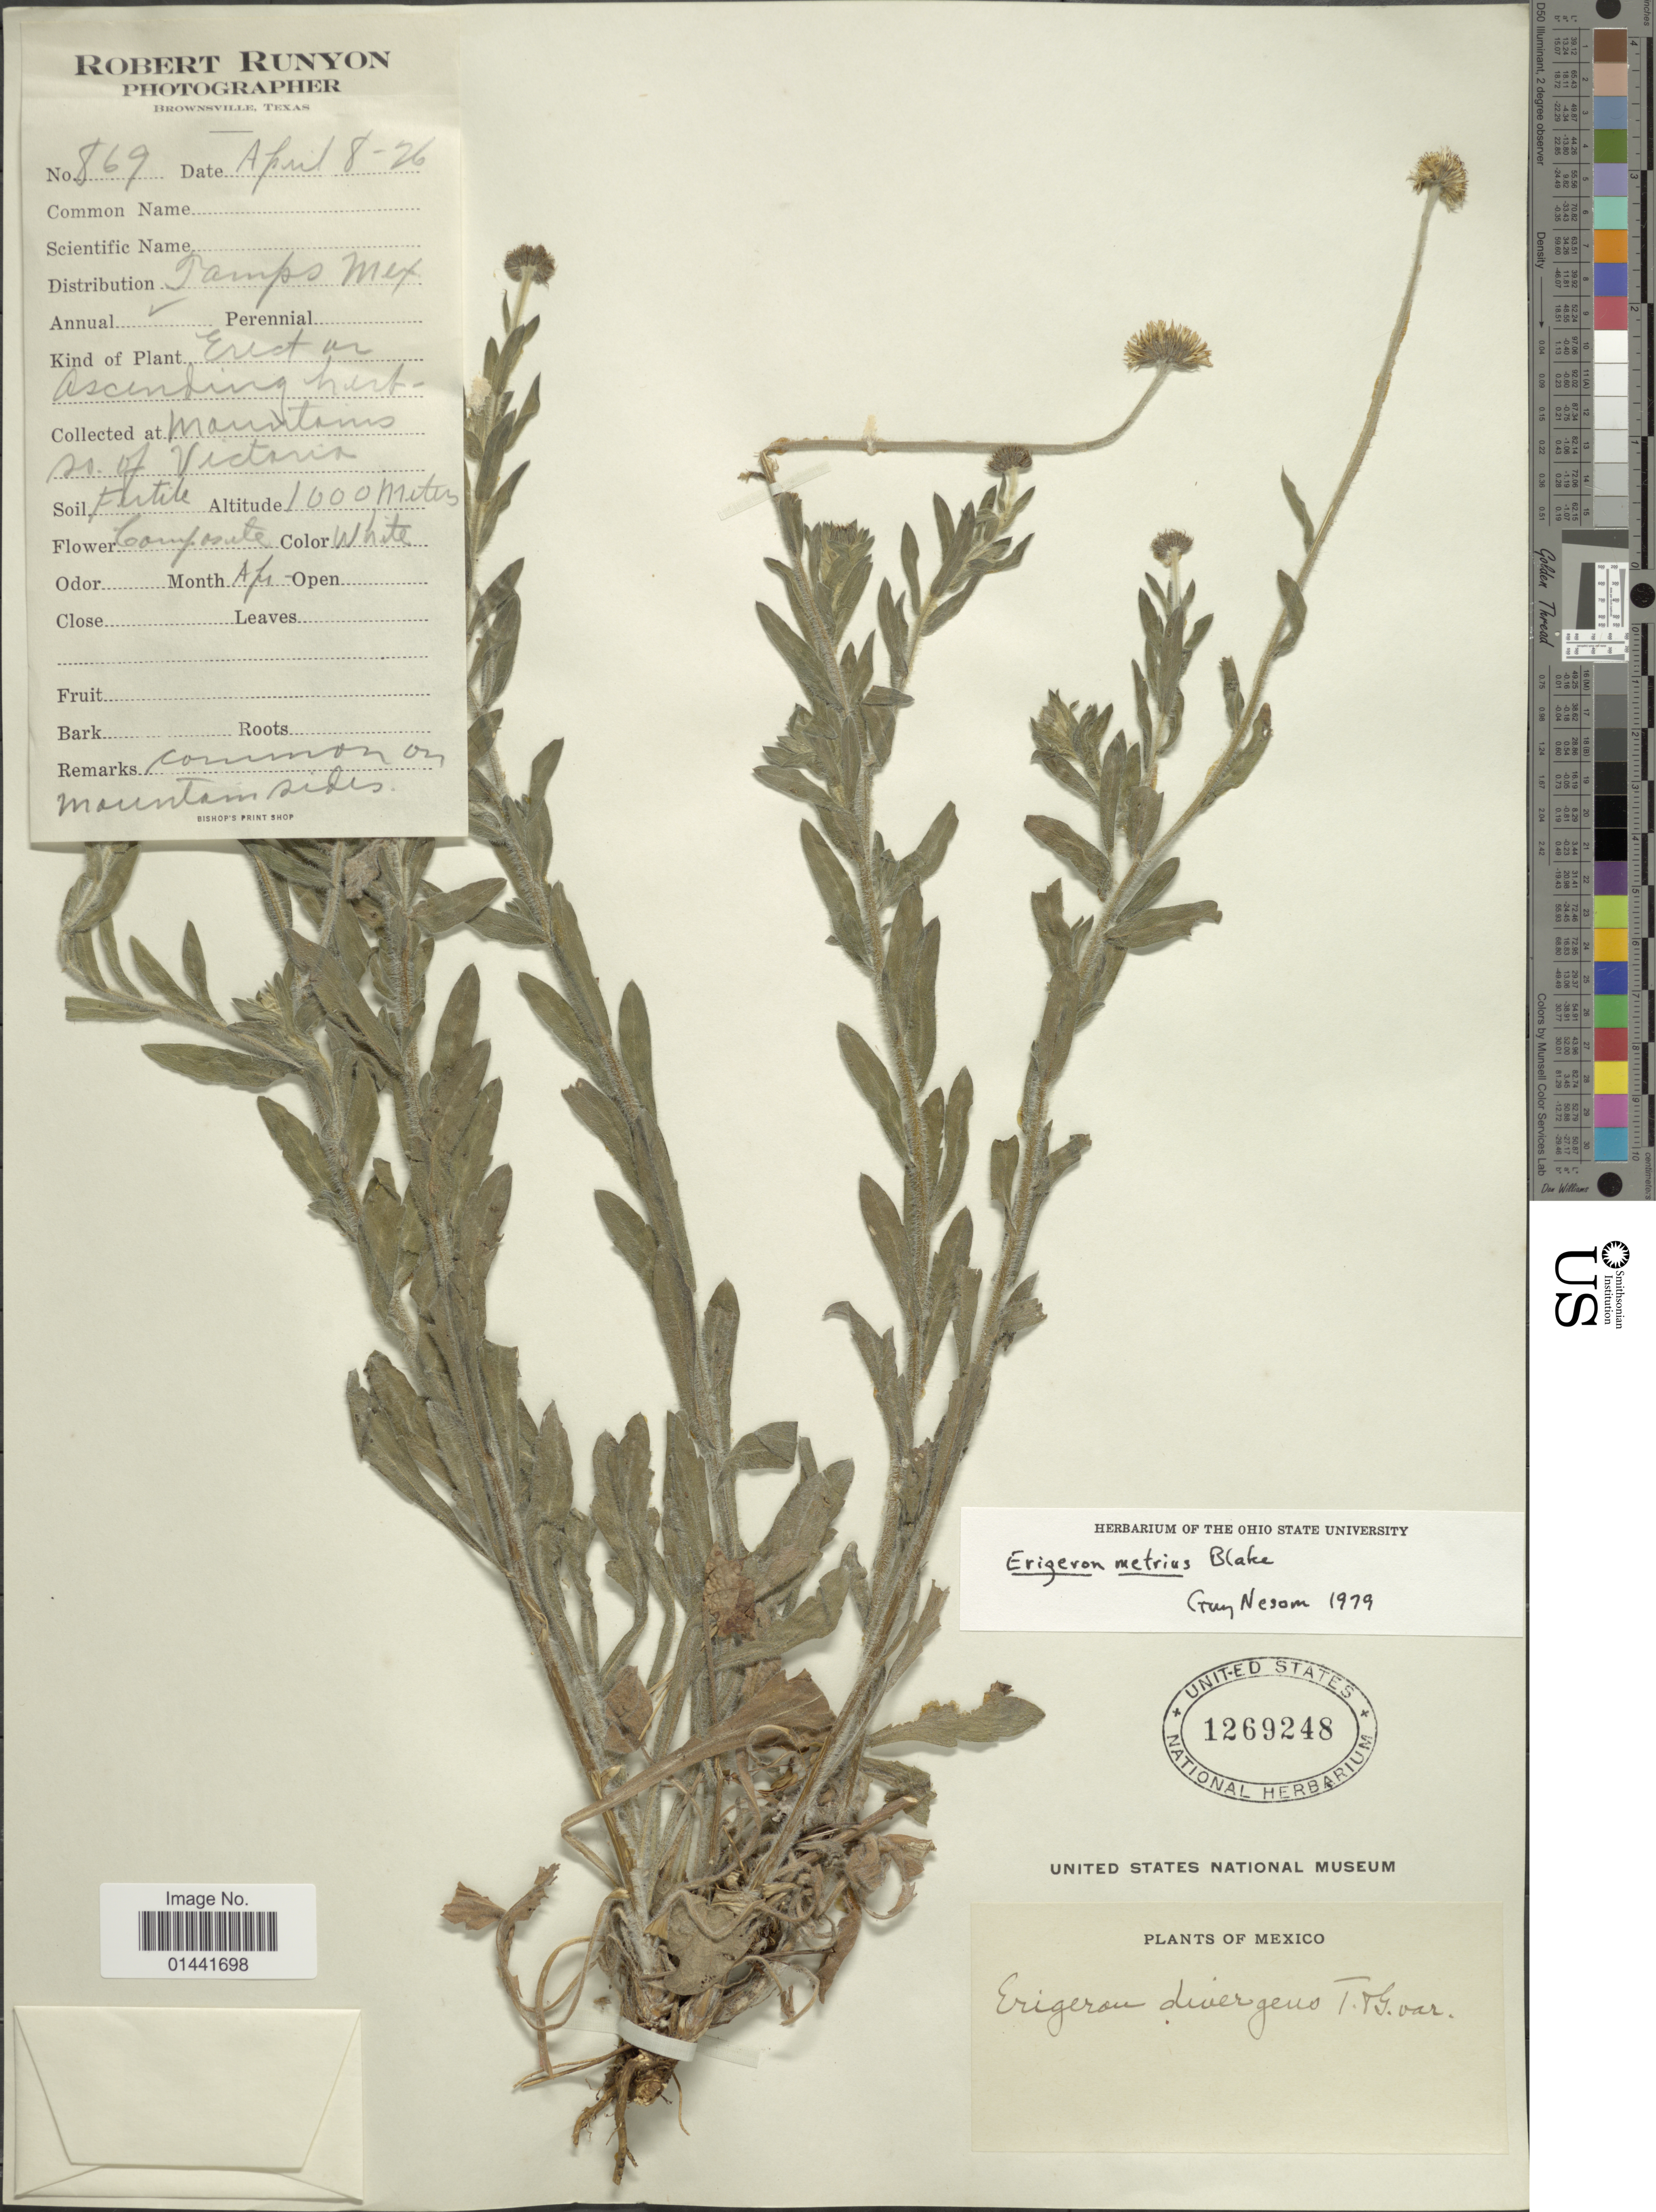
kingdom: Plantae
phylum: Tracheophyta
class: Magnoliopsida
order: Asterales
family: Asteraceae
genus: Erigeron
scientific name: Erigeron metrius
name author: S.F. Blake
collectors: R. Runyon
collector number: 869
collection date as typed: Transcribed d/m/y: 8/4/26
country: Mexico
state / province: Tamaulipas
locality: Mountains so. of Victoria, common on mountain sides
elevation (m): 1000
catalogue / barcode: US 1269248